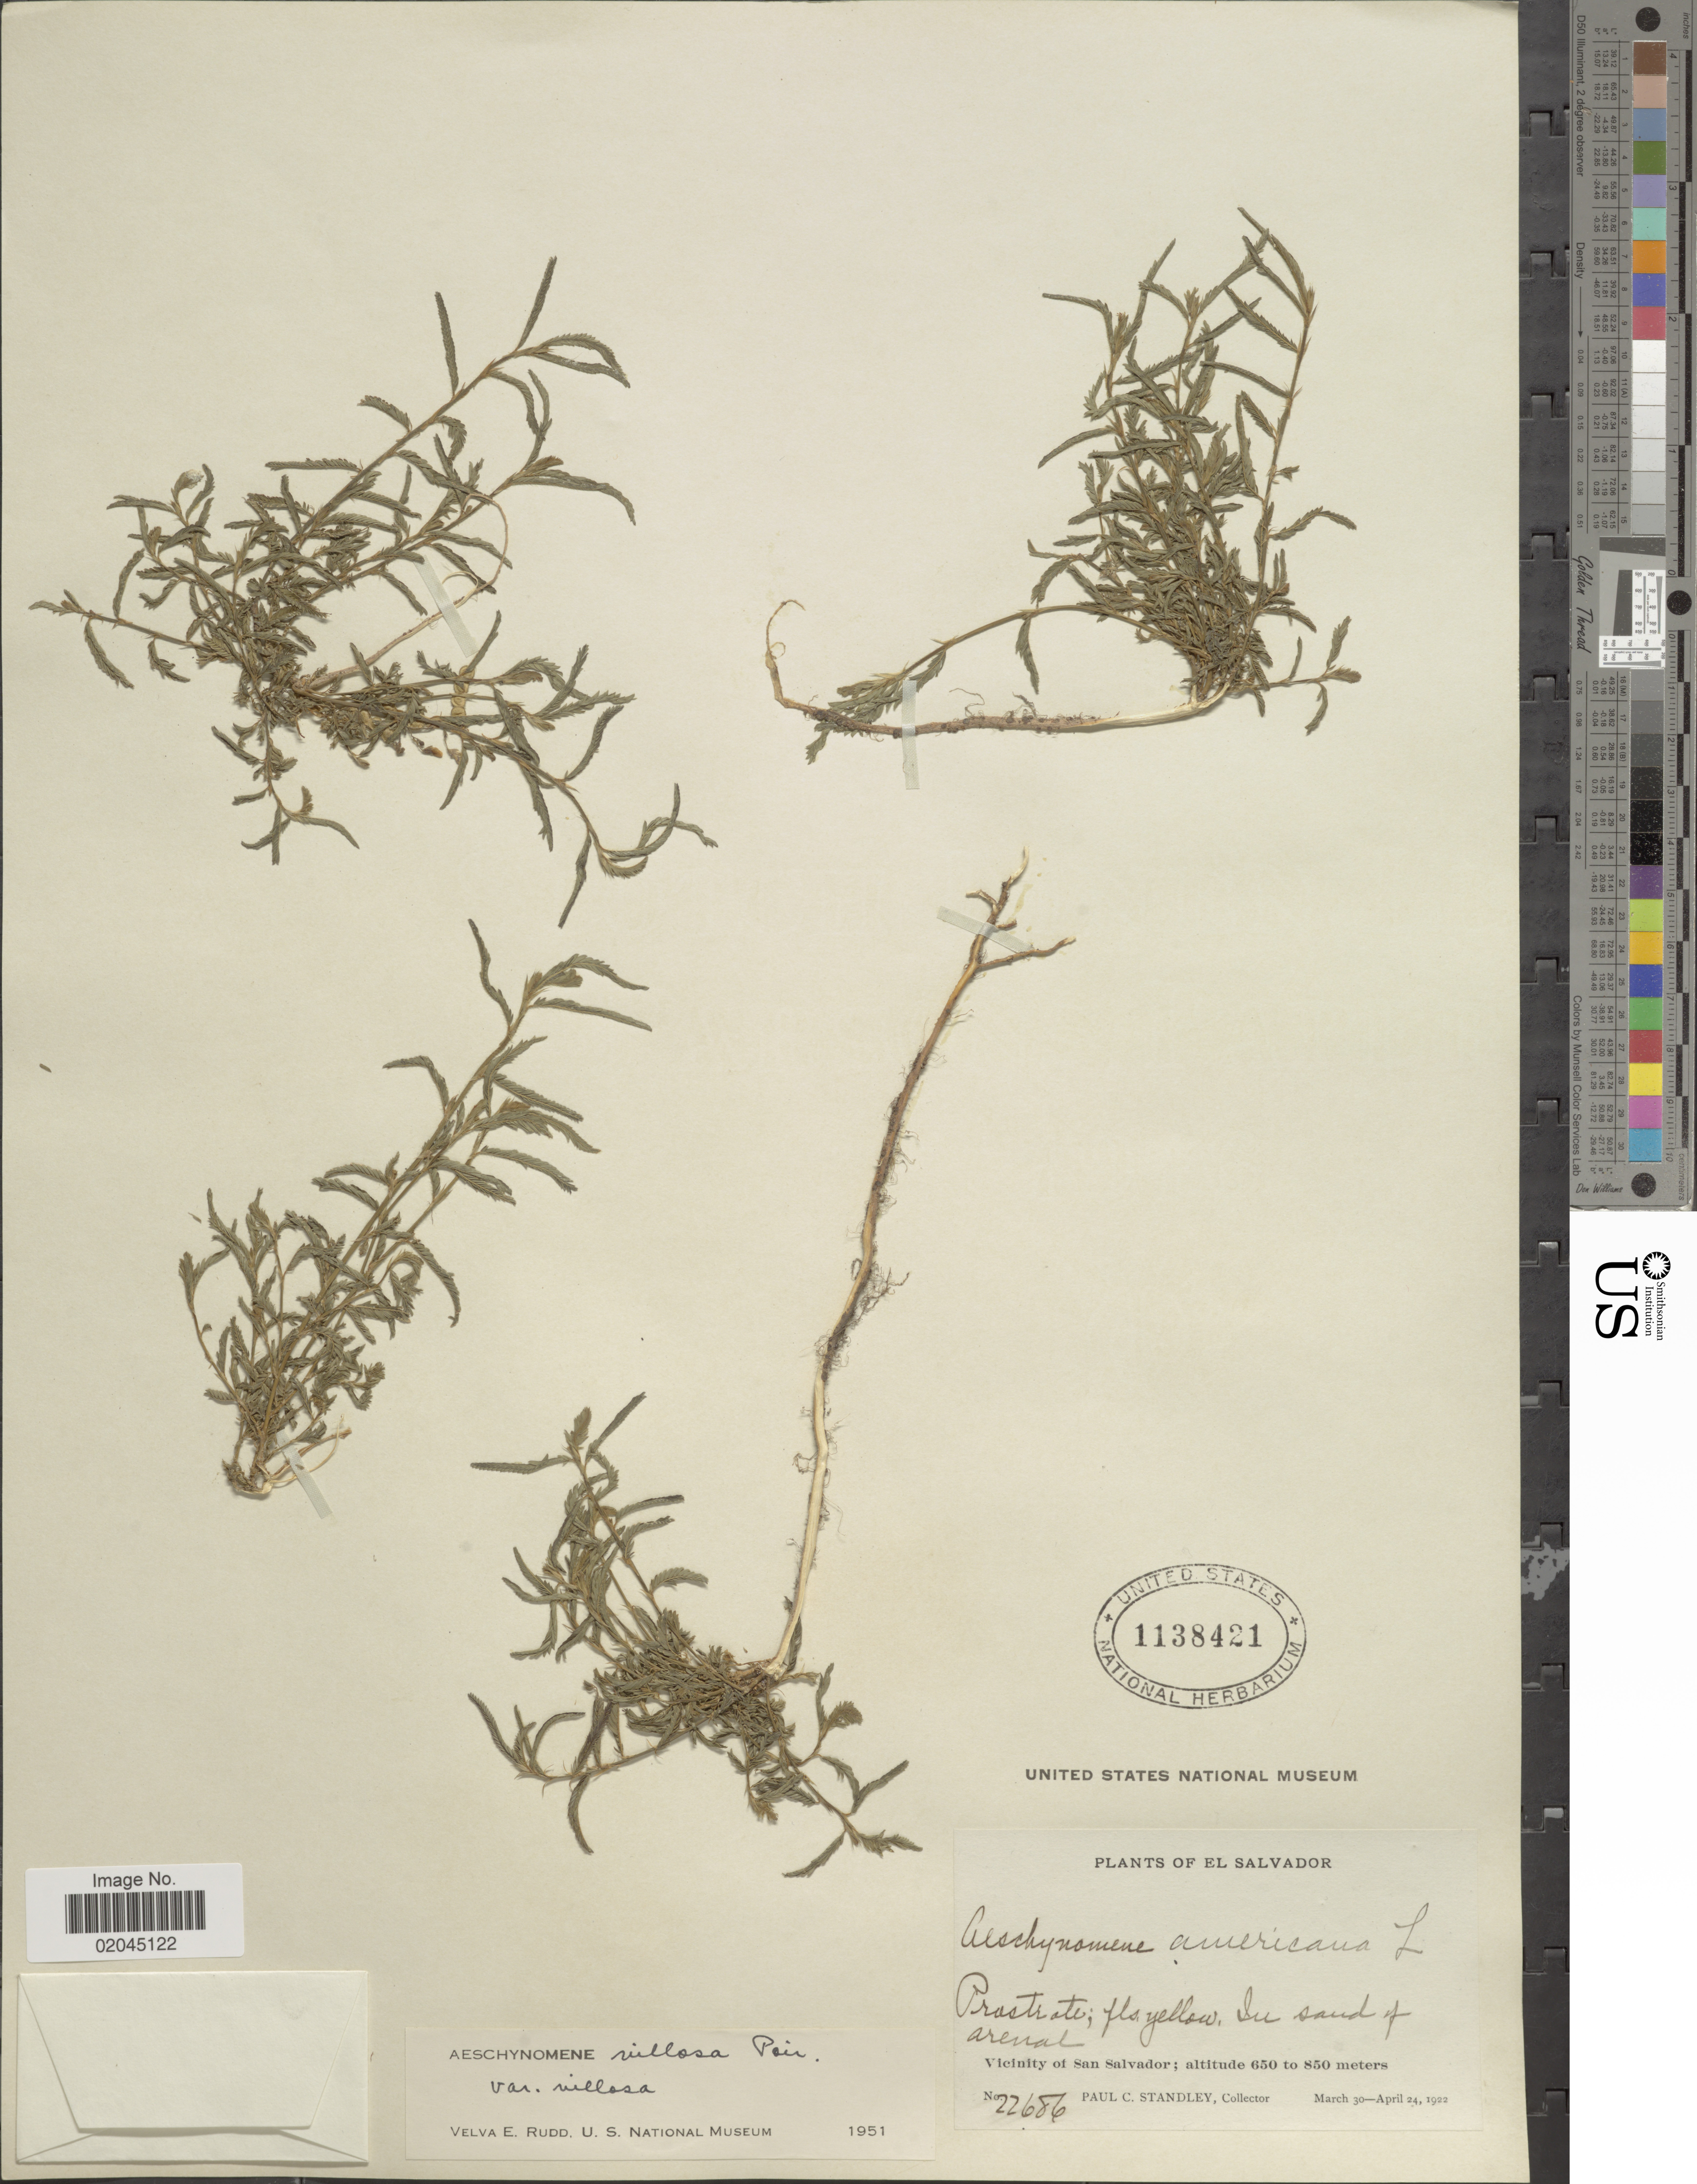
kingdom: Plantae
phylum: Tracheophyta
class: Magnoliopsida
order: Fabales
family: Fabaceae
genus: Aeschynomene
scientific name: Aeschynomene villosa var. villosa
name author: Poir.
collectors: P. C. Standley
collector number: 22686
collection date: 1922-03-30/1922-04-24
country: El Salvador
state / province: San Salvador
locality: Vicinity of San Salvador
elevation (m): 650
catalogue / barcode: US 1138421